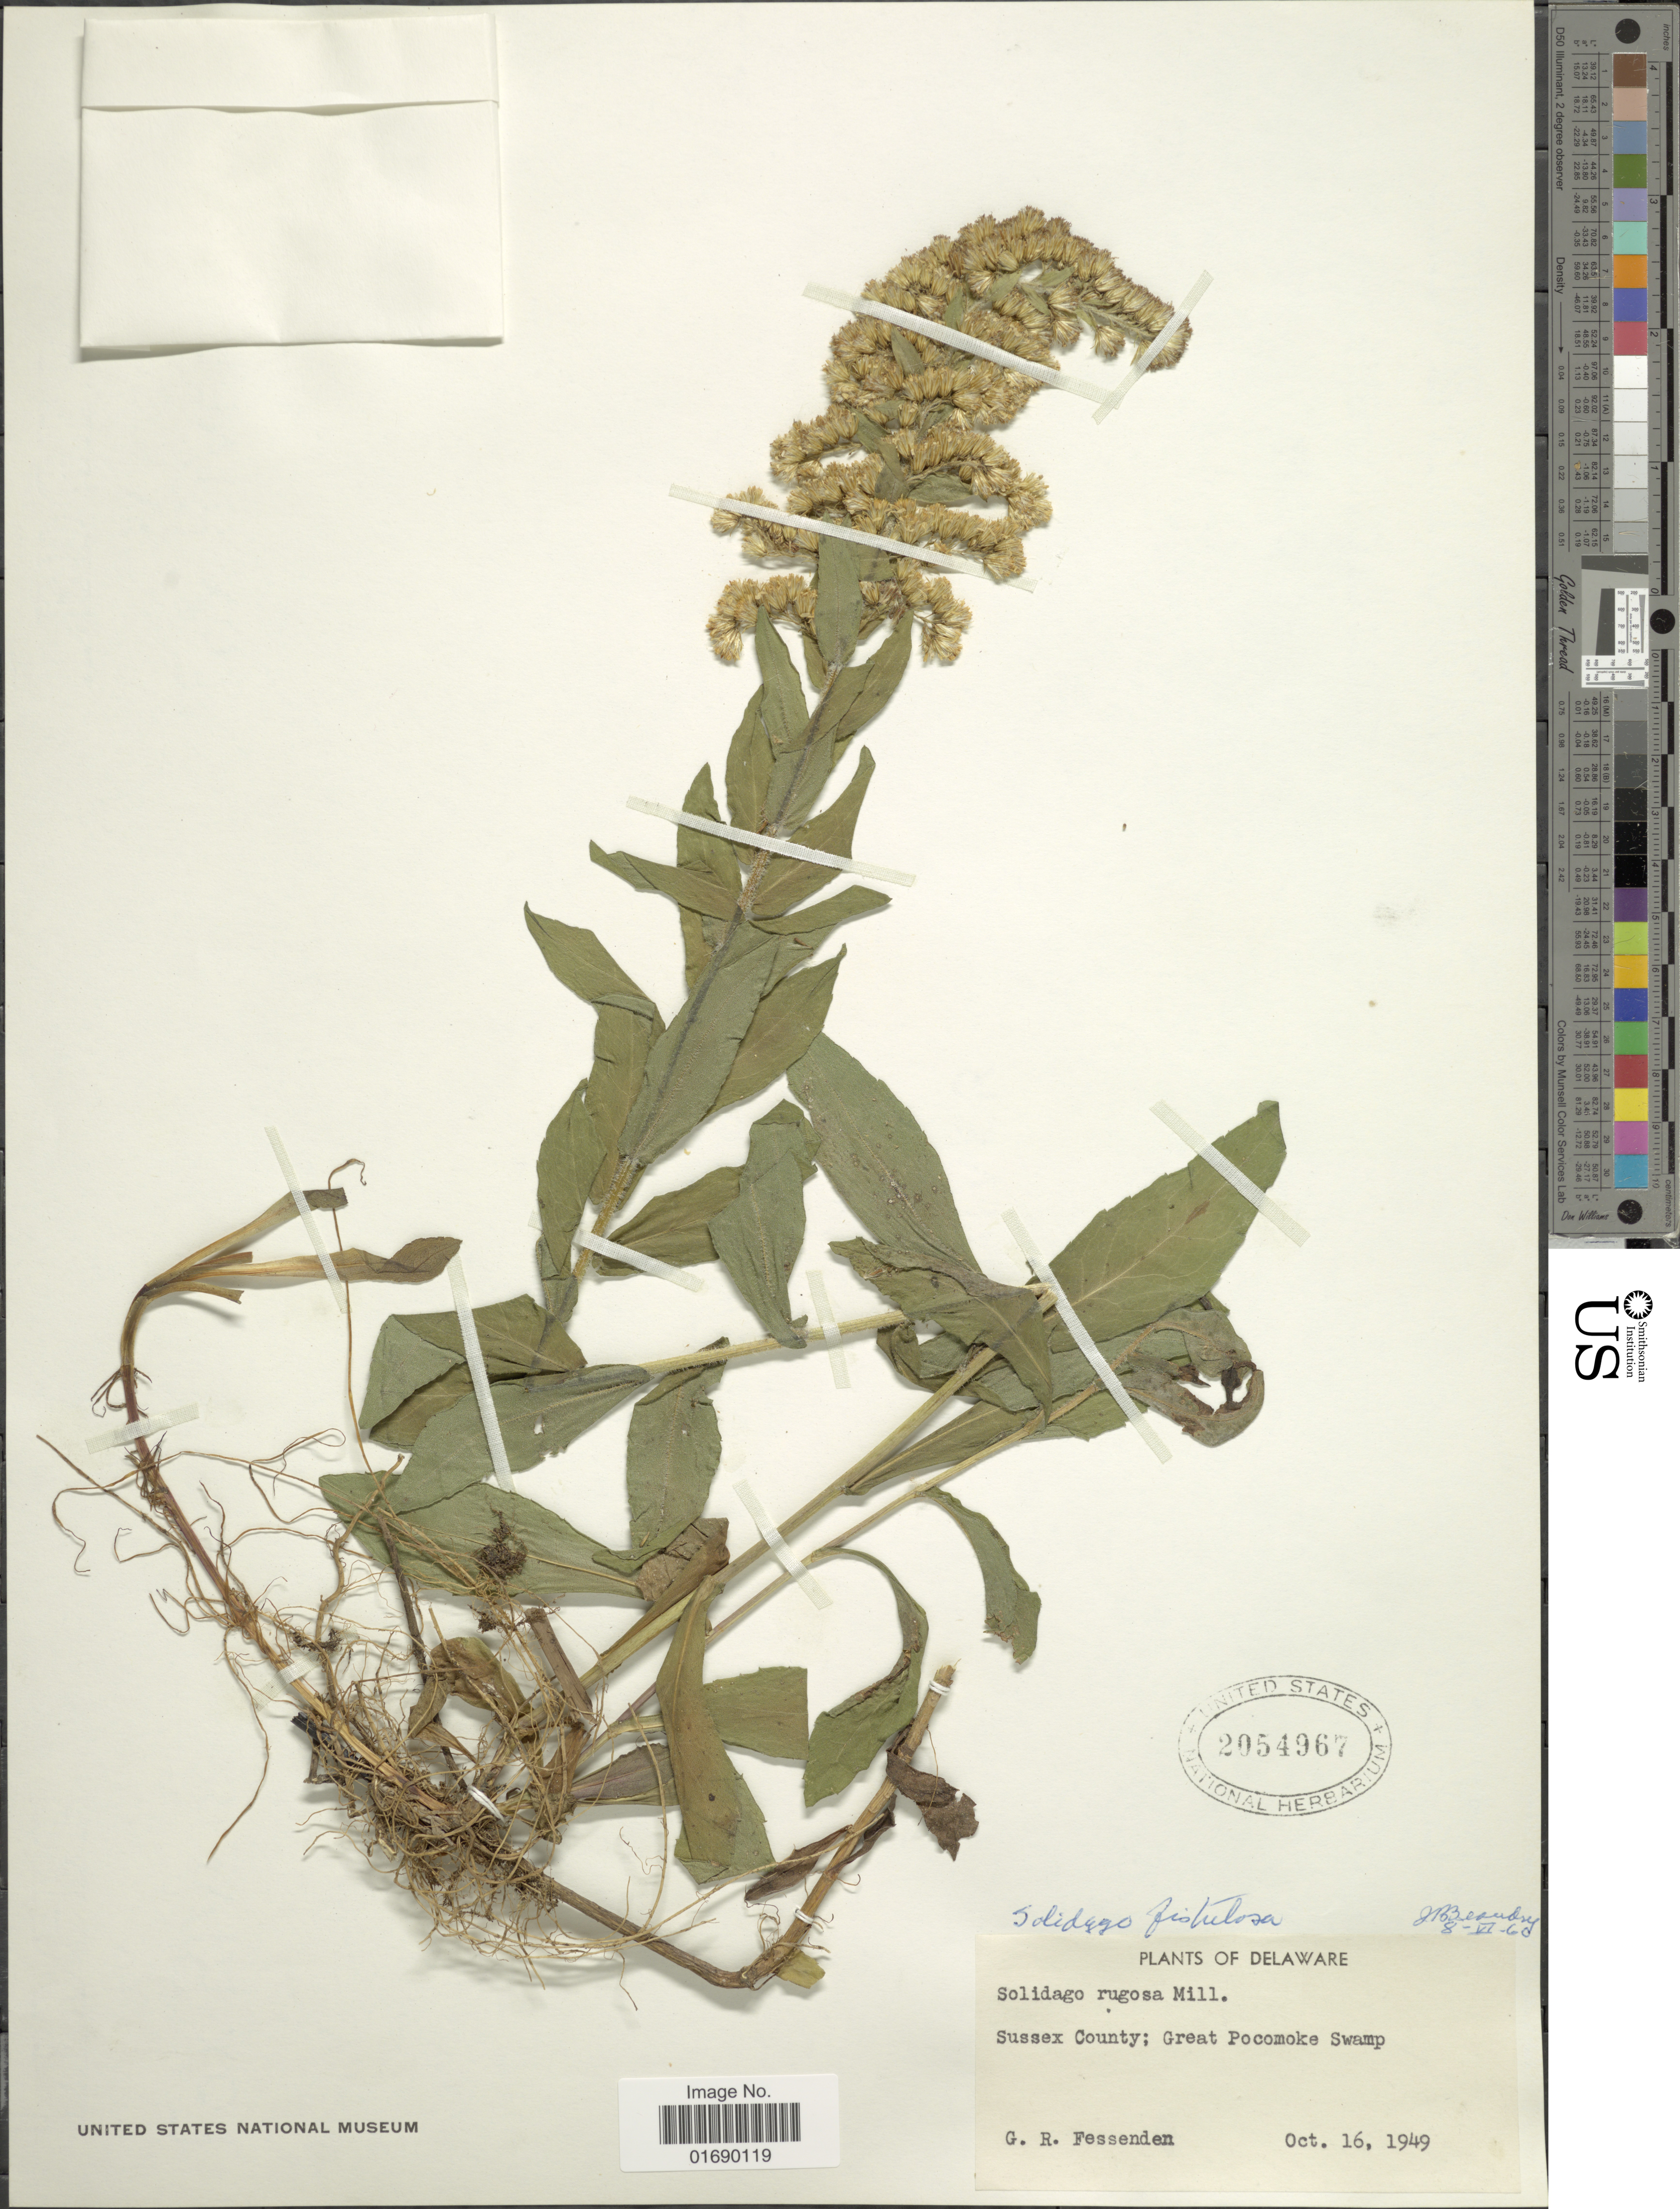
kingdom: Plantae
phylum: Tracheophyta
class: Magnoliopsida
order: Asterales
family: Asteraceae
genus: Solidago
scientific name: Solidago rugosa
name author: Mill.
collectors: G. Fessenden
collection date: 1949-10-16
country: United States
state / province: Delaware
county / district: Sussex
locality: Sussex County; Great Pocomoke Swamp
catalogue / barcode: US 2054967